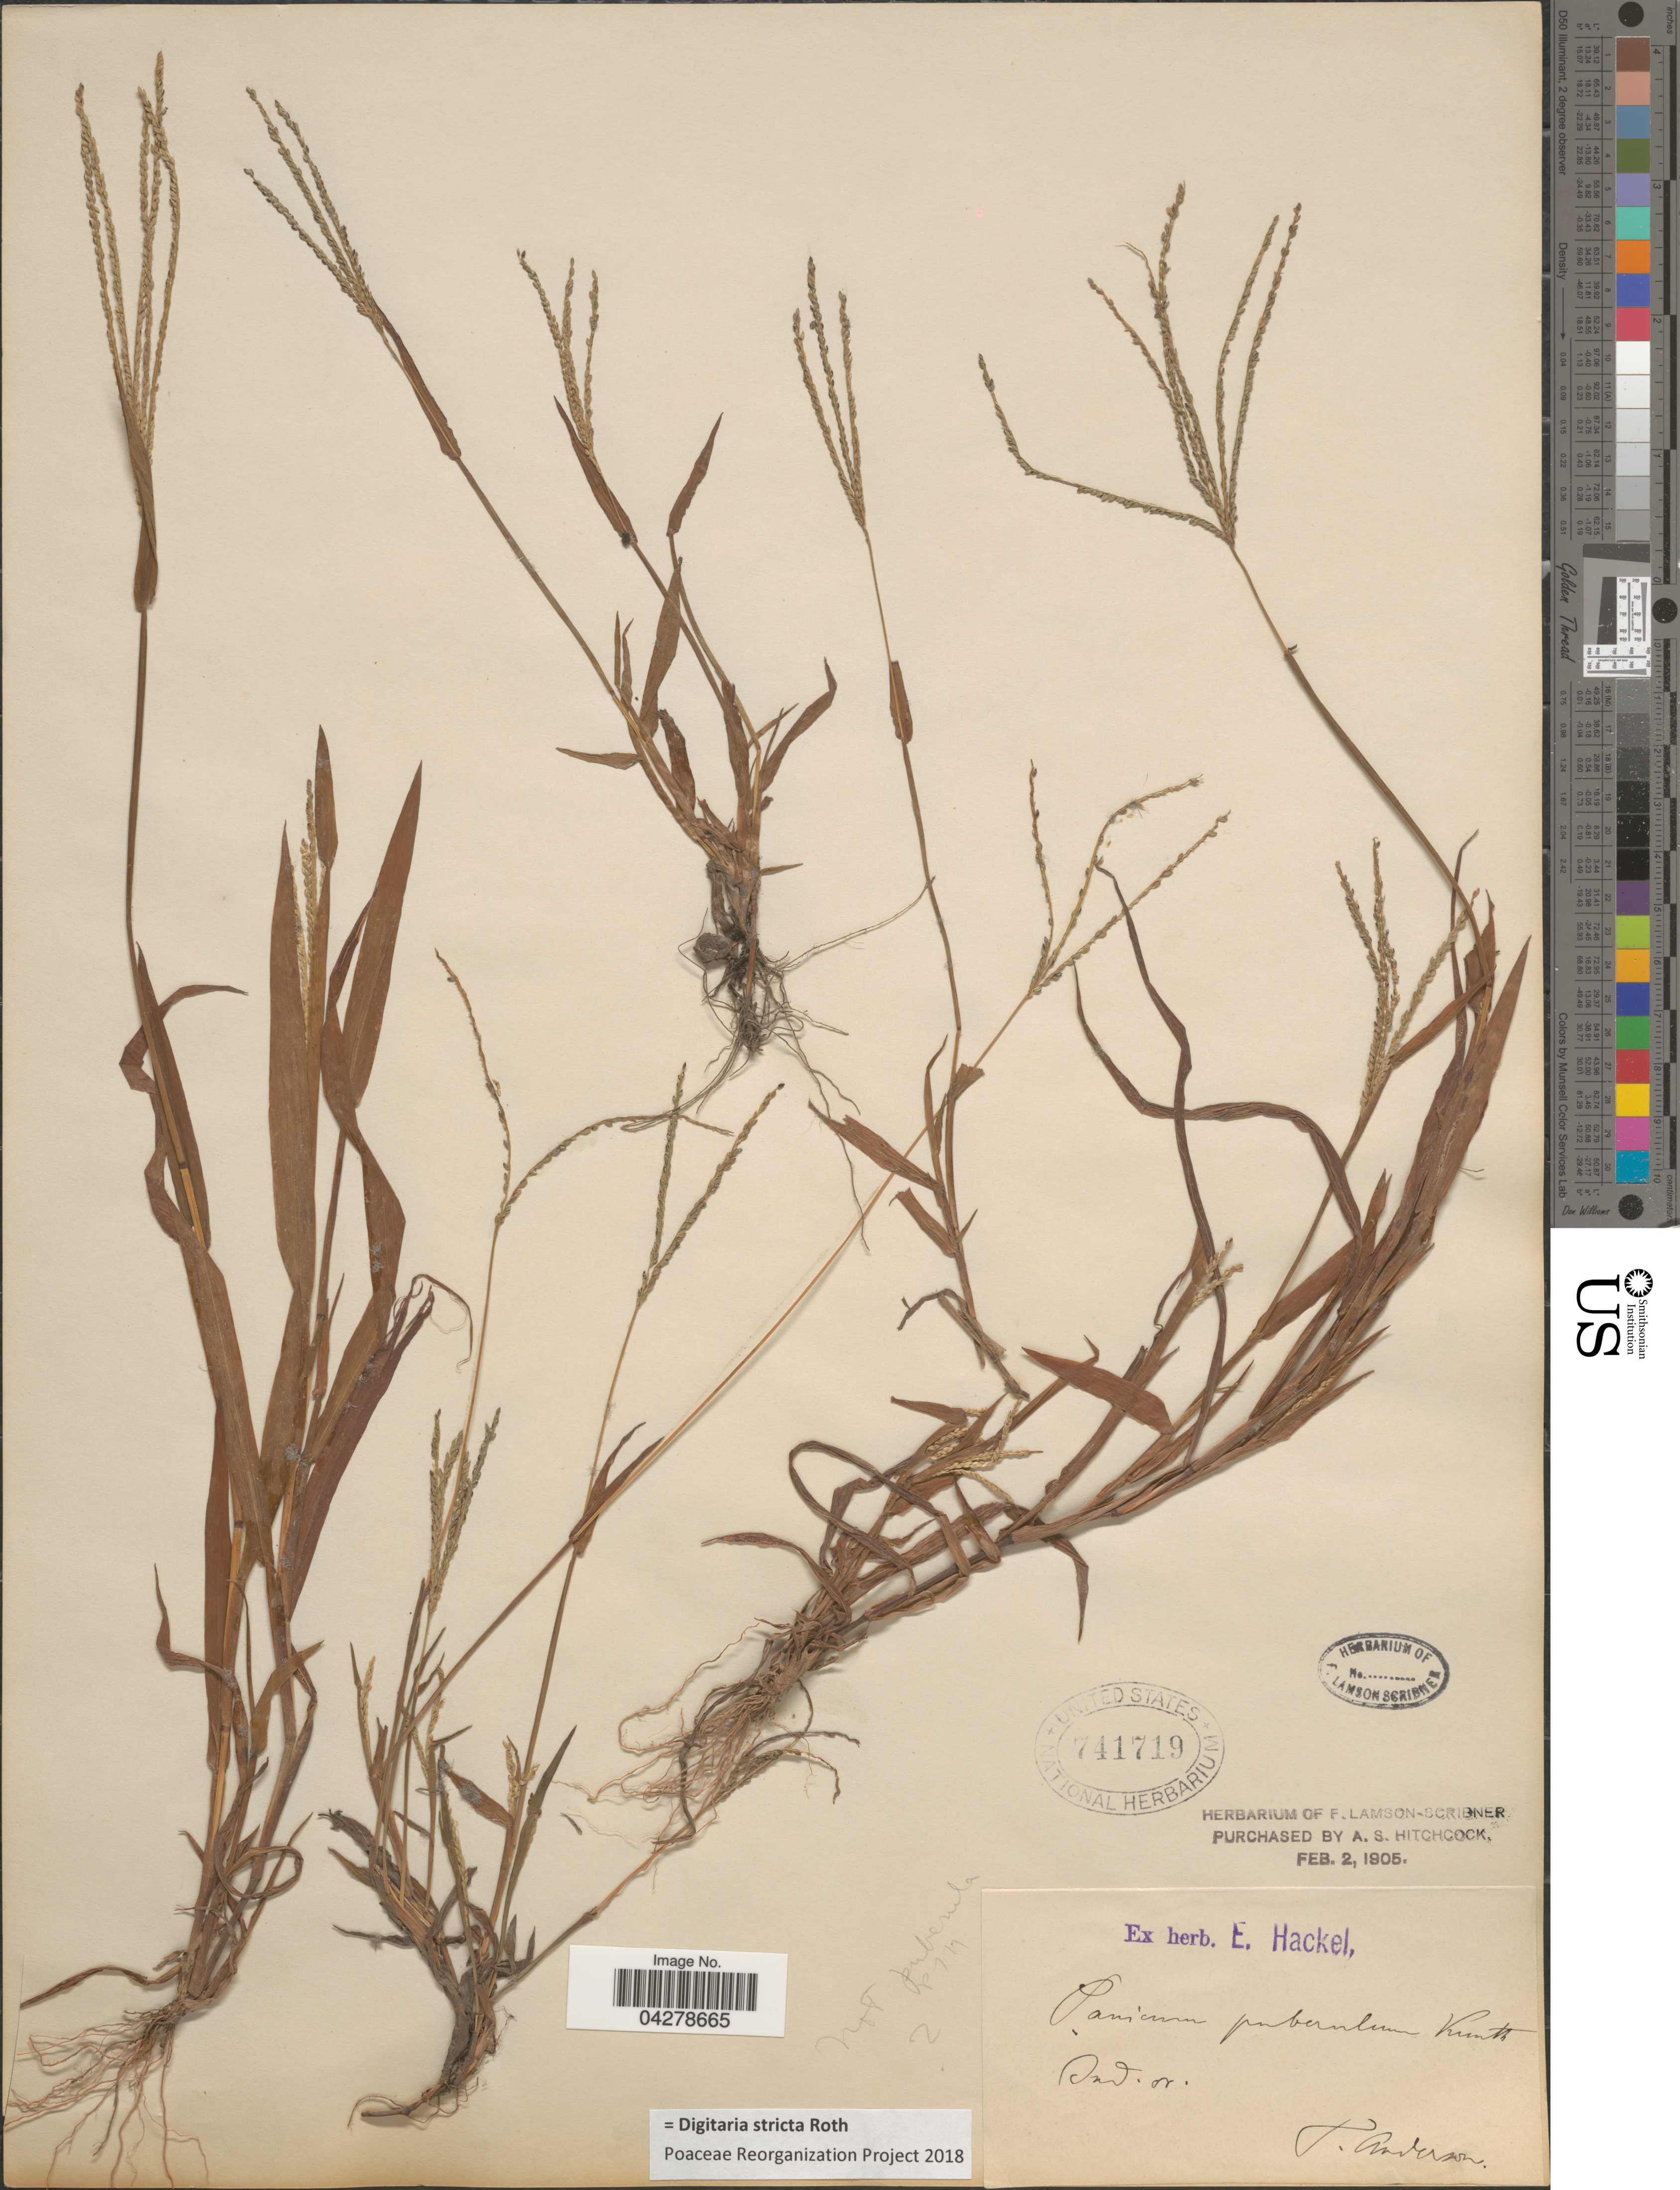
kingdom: Plantae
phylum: Tracheophyta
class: Liliopsida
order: Poales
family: Poaceae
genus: Digitaria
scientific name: Digitaria stricta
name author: Roth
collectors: J. Anderson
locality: Sud. or.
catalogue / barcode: US 741719